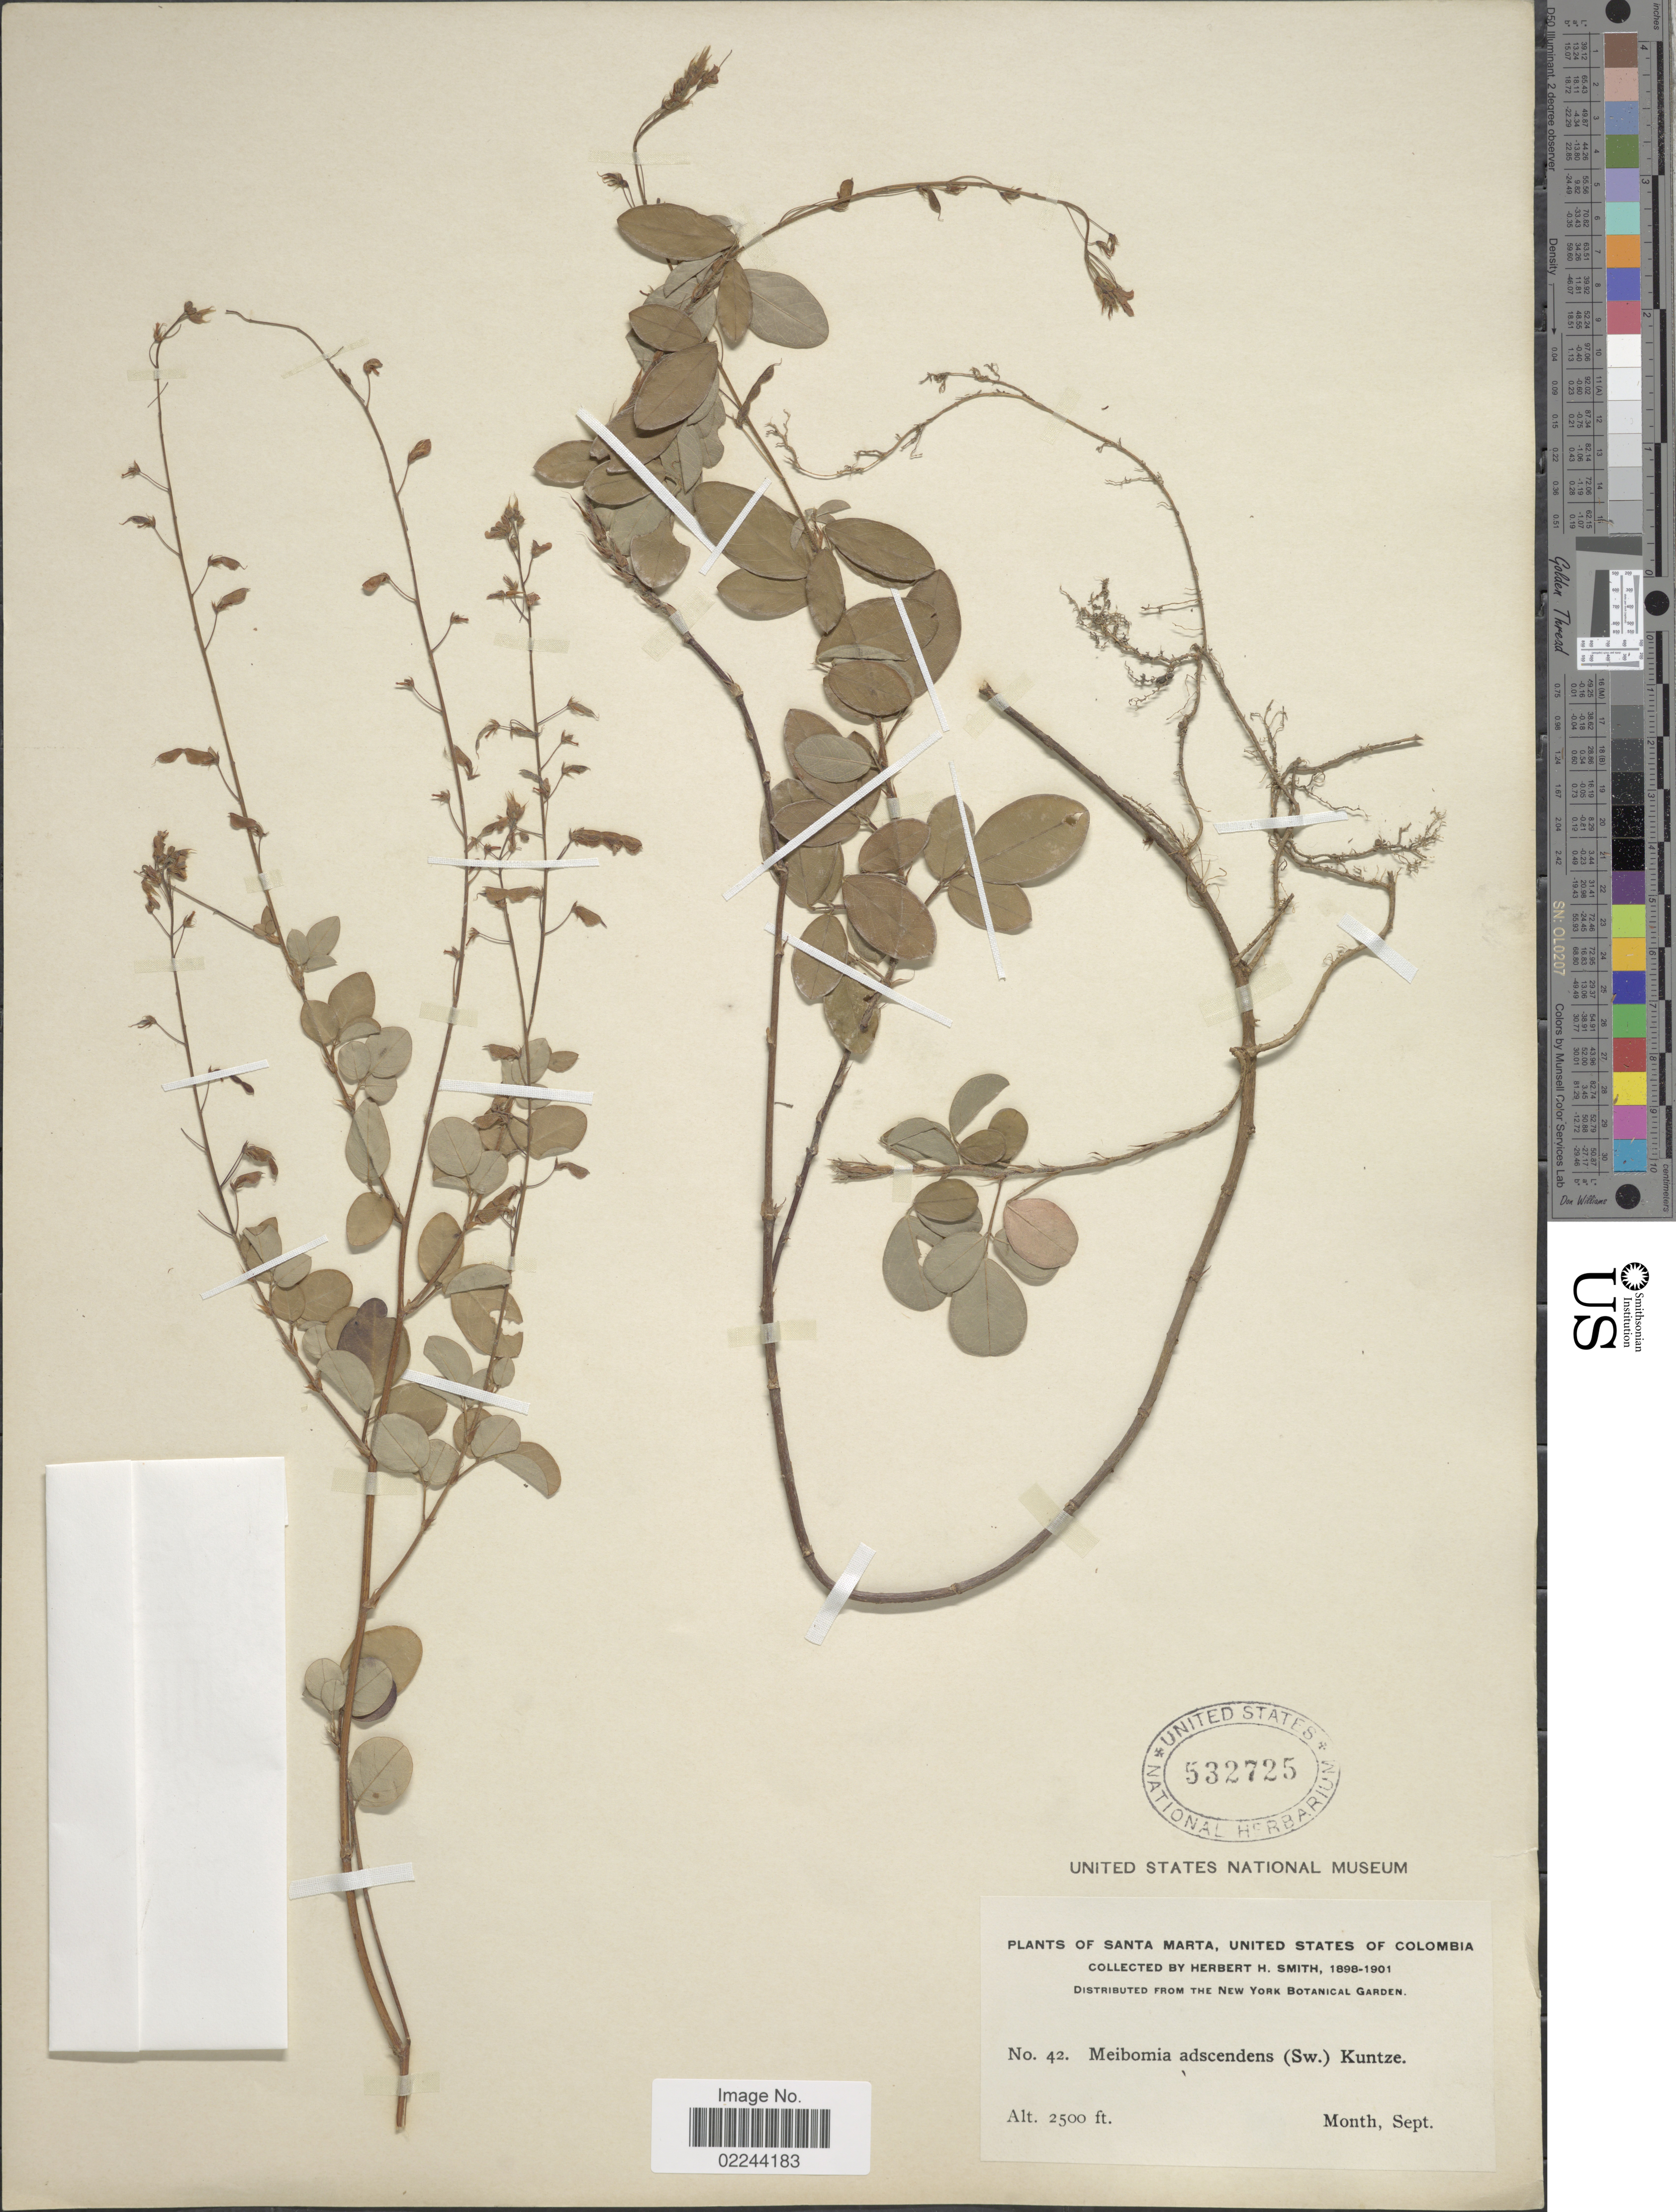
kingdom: Plantae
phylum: Tracheophyta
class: Magnoliopsida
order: Fabales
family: Fabaceae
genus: Grona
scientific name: Grona adscendens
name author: (Sw.) H. Ohashi & K. Ohashi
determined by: Strong, Mark T., (BOT), Smithsonian Institution - National Museum of Natural History (UNITED STATES)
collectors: Herbert H. Smith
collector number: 42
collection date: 1898-09/1901-09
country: Colombia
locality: Santa Marta, United of Colombia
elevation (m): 762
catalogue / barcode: US 532725